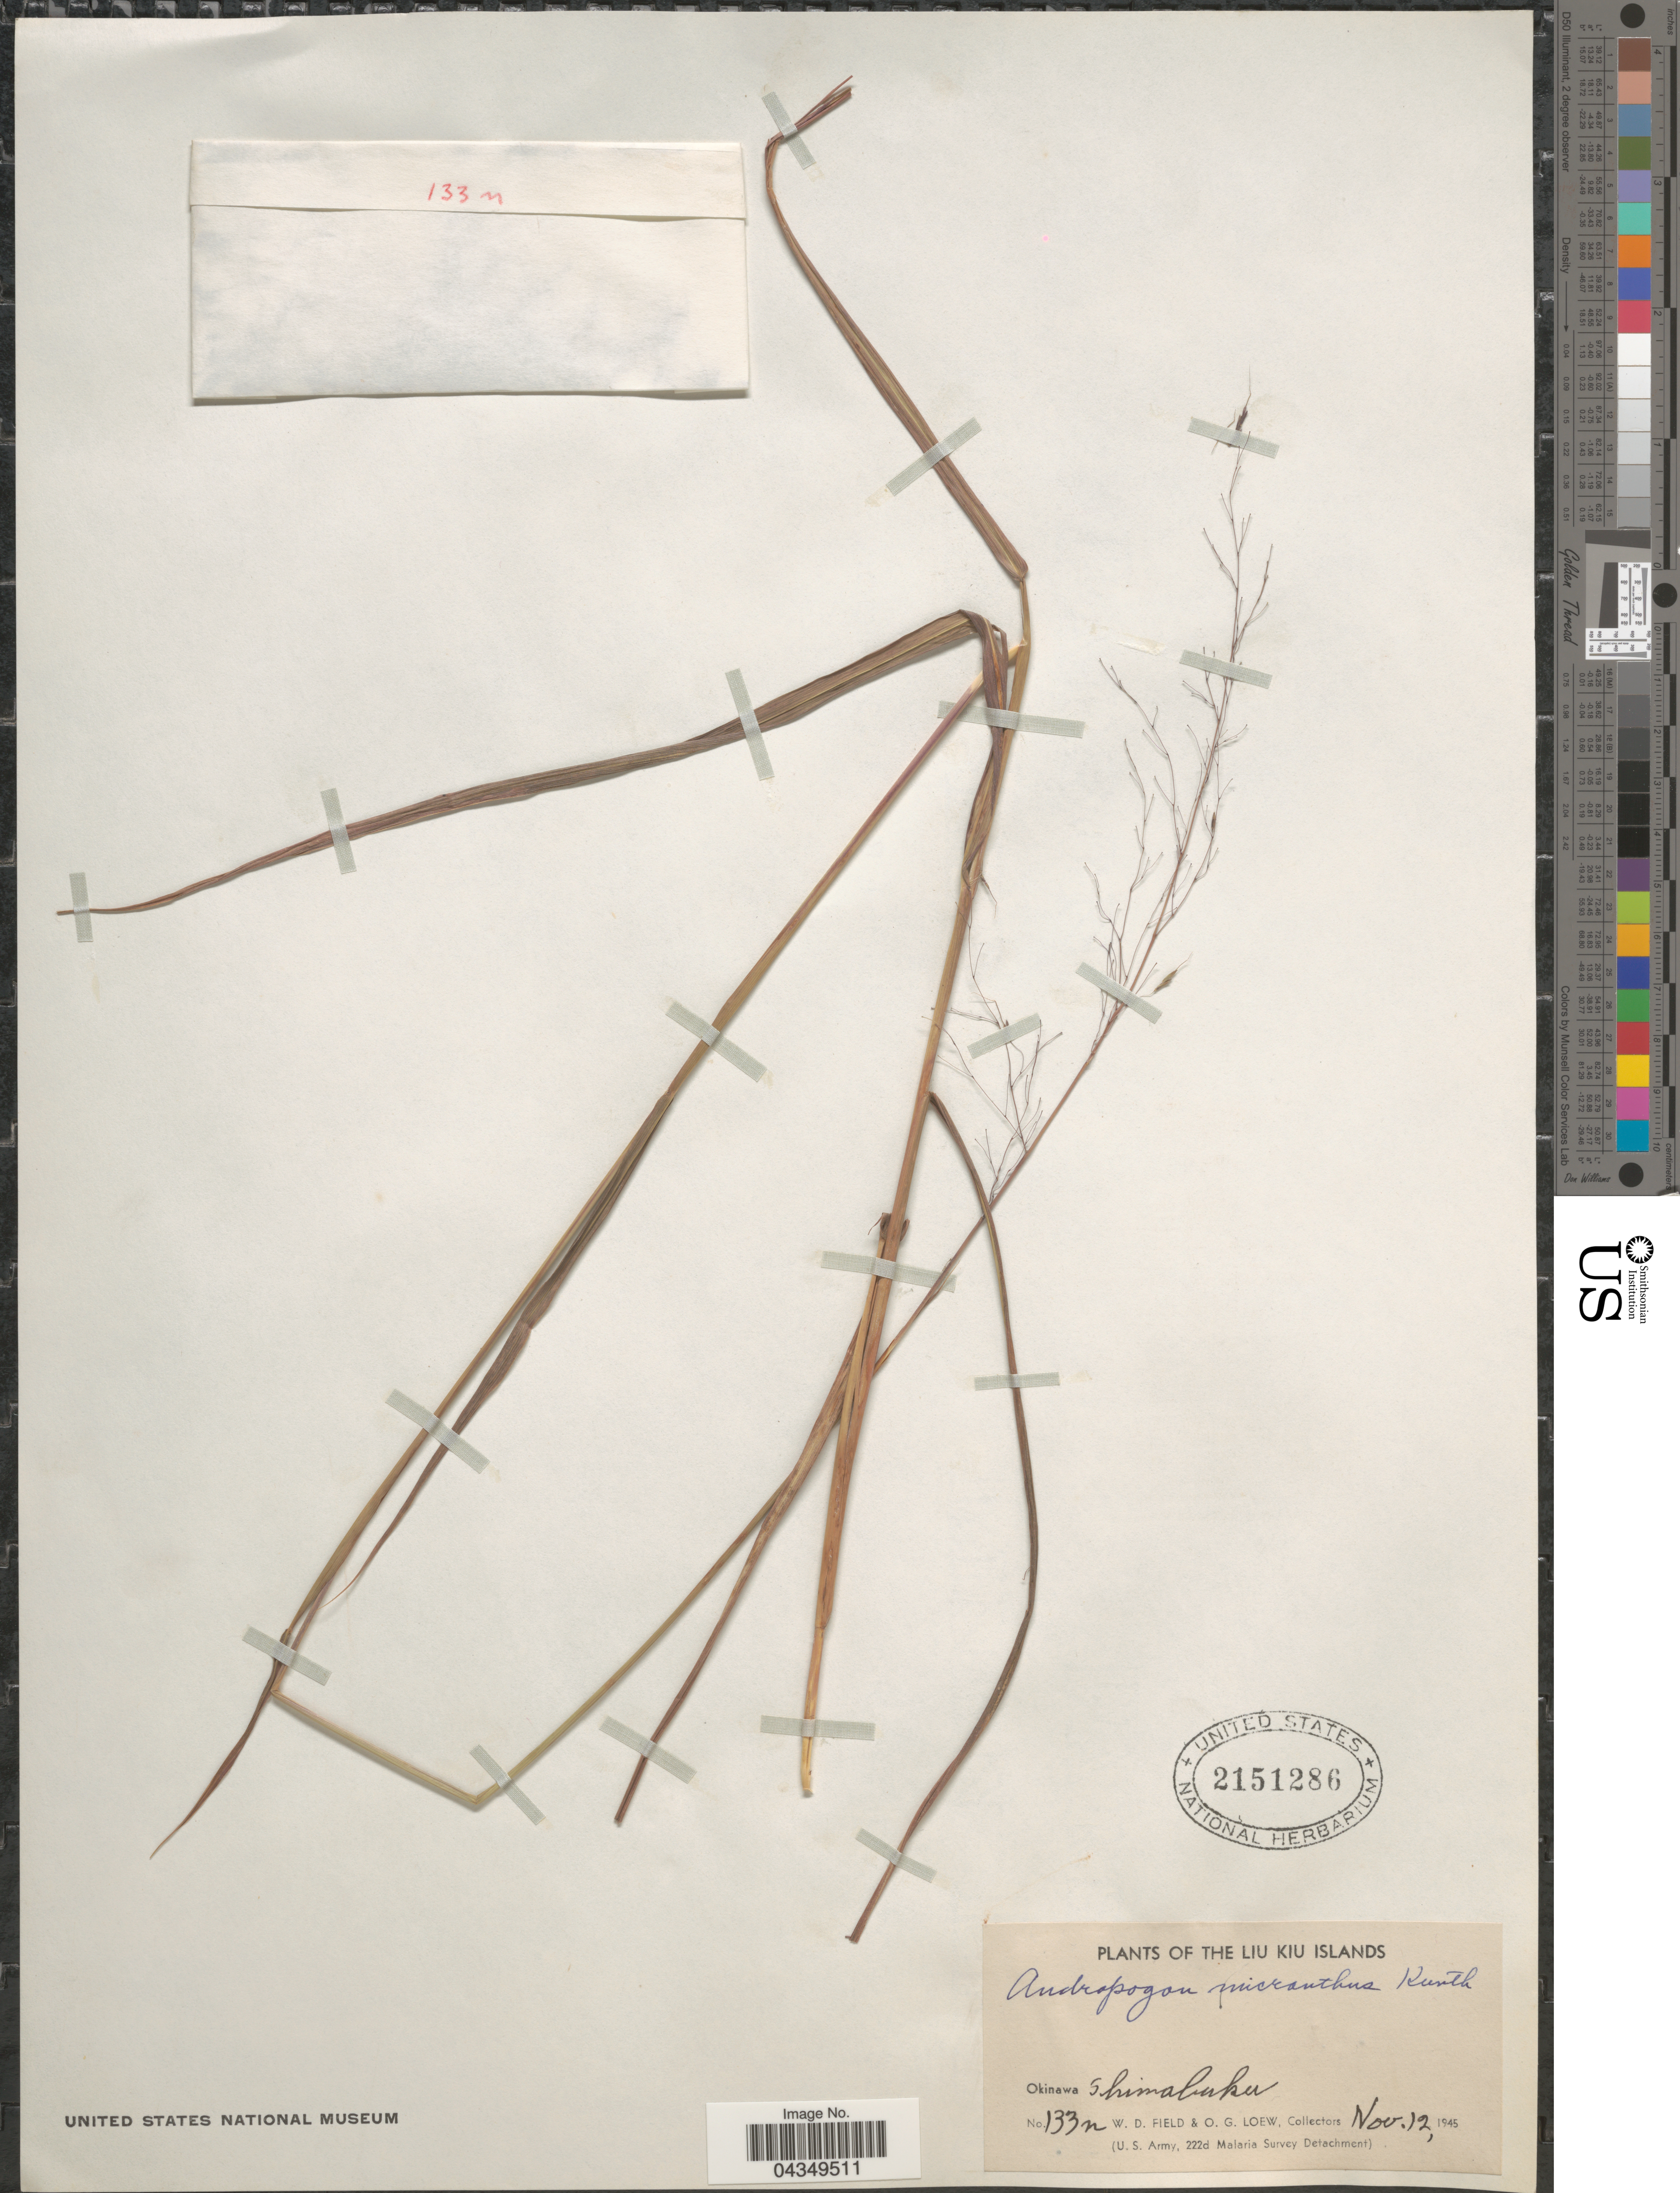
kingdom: Plantae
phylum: Tracheophyta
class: Liliopsida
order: Poales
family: Poaceae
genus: Capillipedium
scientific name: Capillipedium parviflorum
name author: (R. Br.) Stapf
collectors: W. D. Field & O. G. Loew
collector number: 133n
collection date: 1945-11-12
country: Japan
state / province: Okinawa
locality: The Liu Kiu Islands. Shimabuku. (U.S. Army, 222d Malaria Survey Detachment).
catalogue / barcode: US 2151286